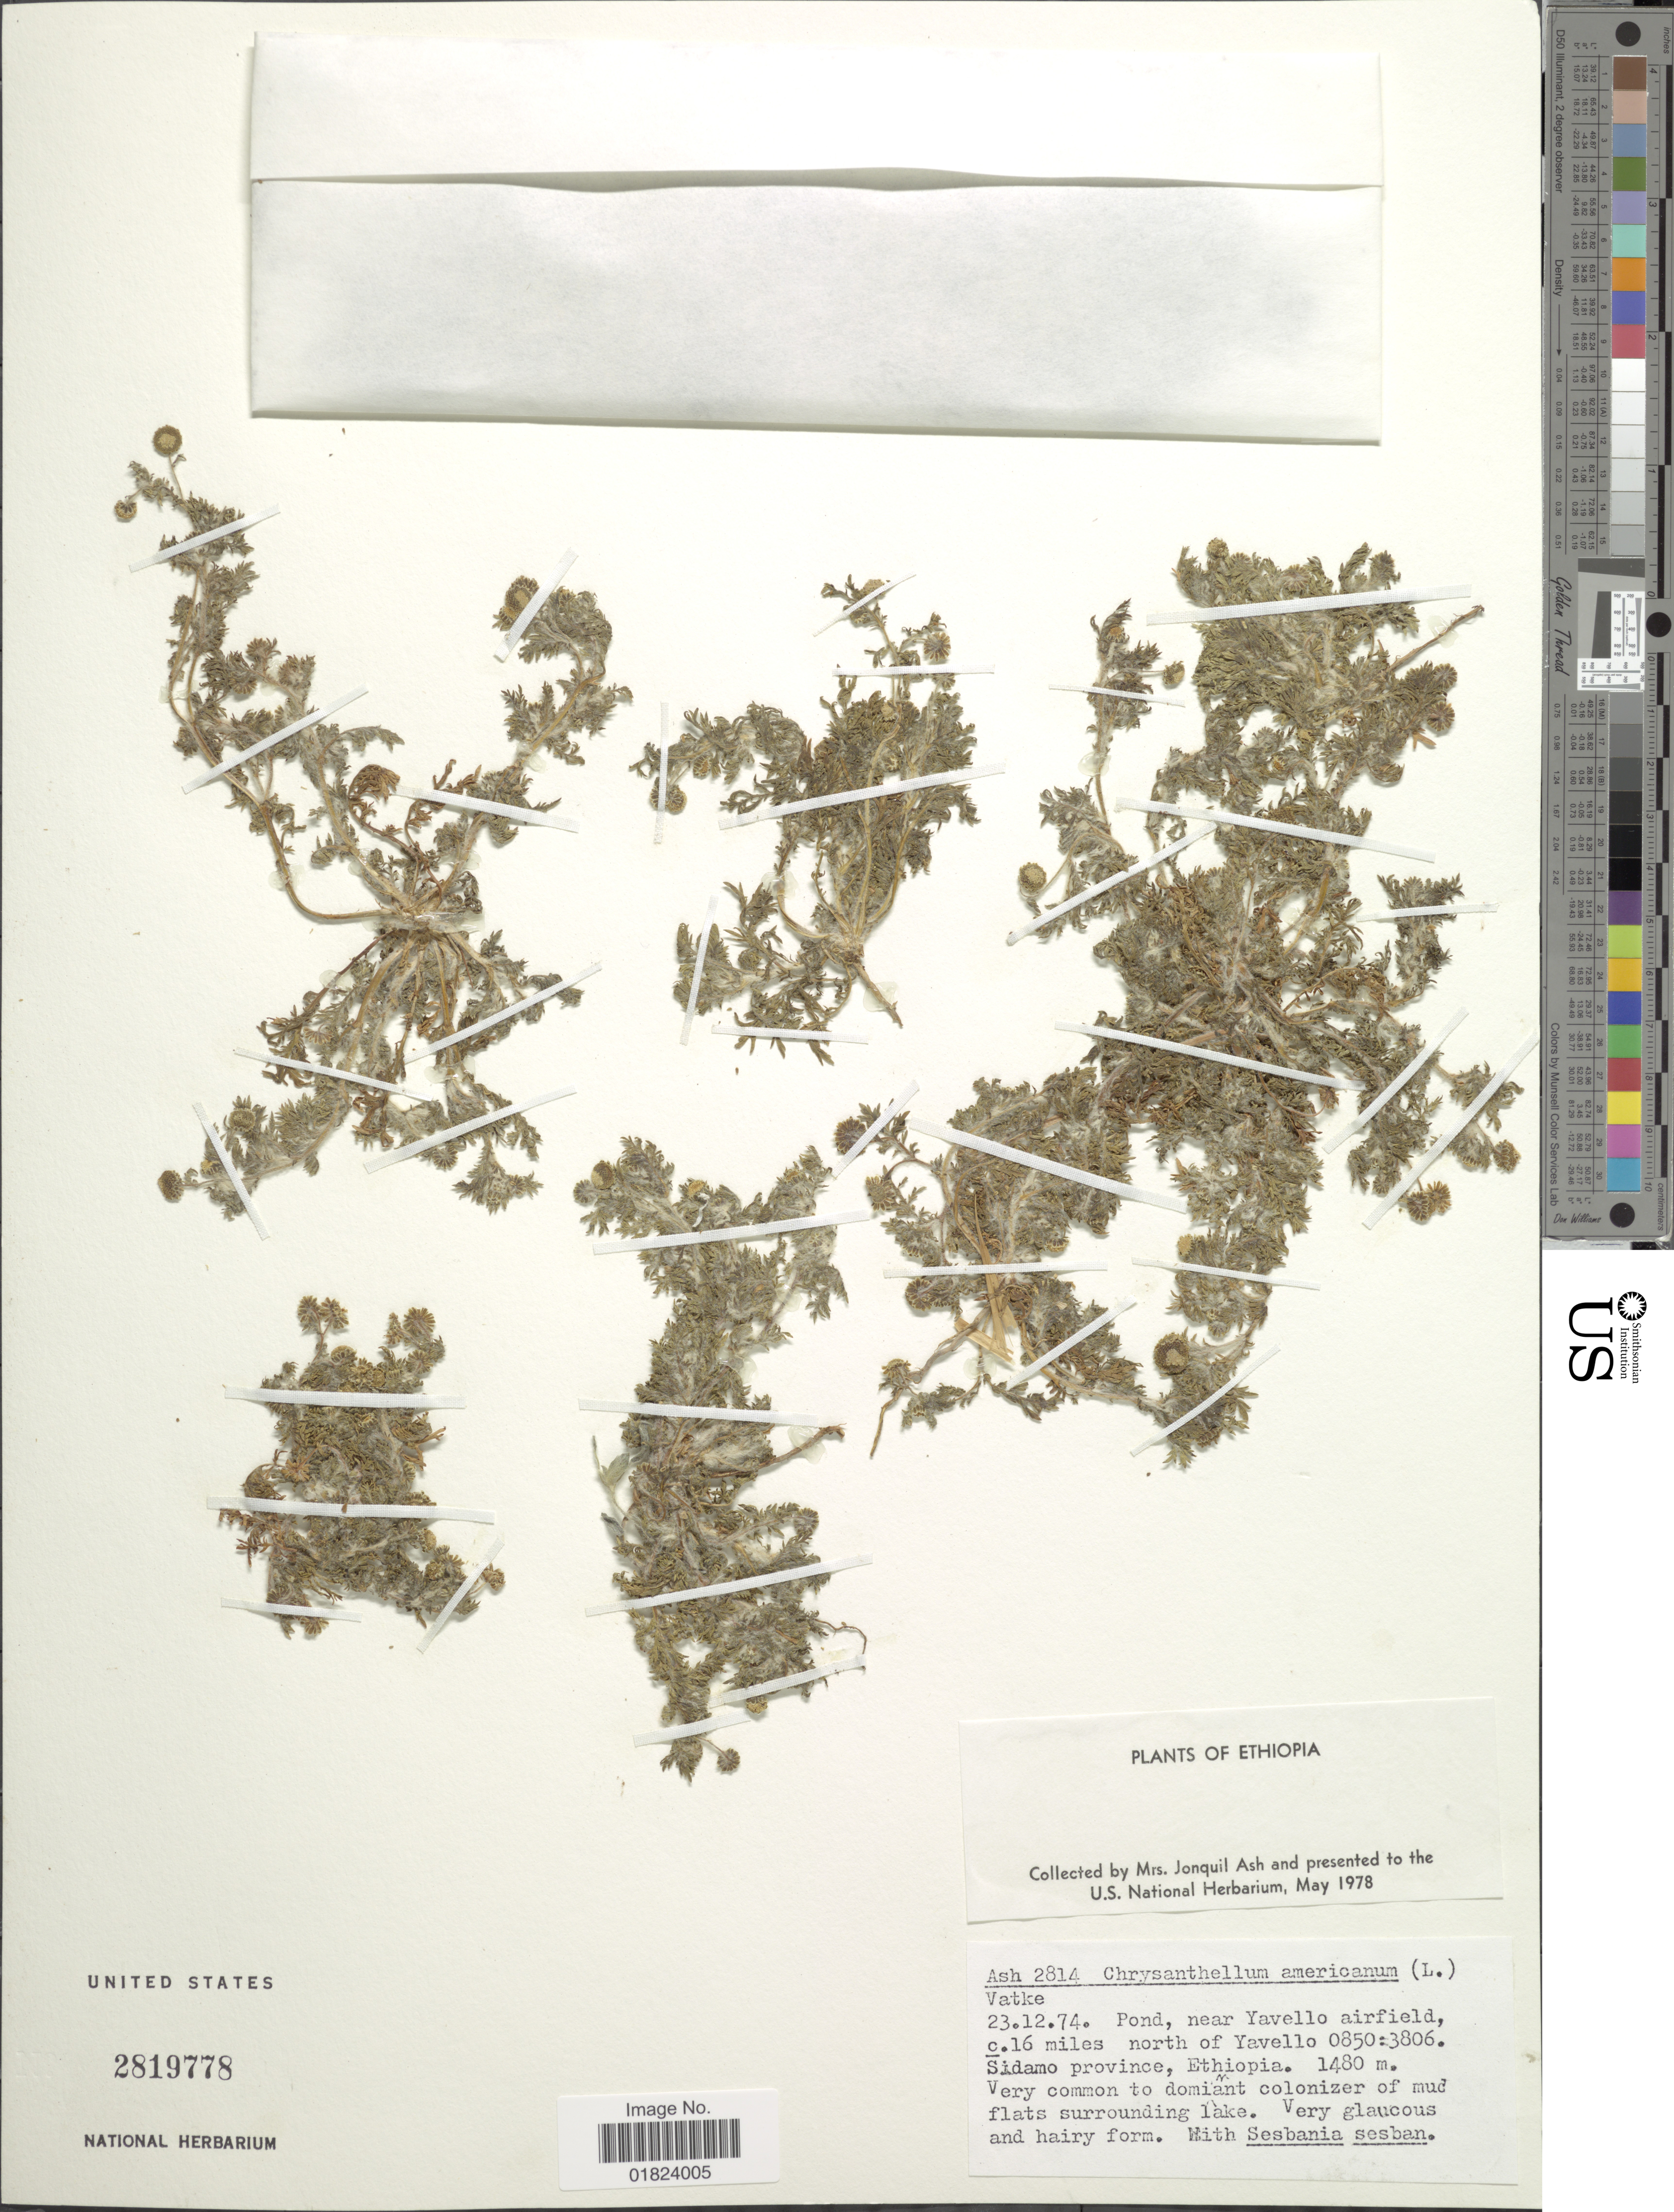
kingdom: Plantae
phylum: Tracheophyta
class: Magnoliopsida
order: Asterales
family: Asteraceae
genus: Cotula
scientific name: Cotula anthemoides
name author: L.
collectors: J. Ash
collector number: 2814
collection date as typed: Transcribed d/m/y: 23/12/74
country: Ethiopia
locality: Pond, near Yavello airfield, c. 16 miles north of Yavello 0850:3806, Sidamo Province.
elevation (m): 1480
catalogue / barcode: US 2819778